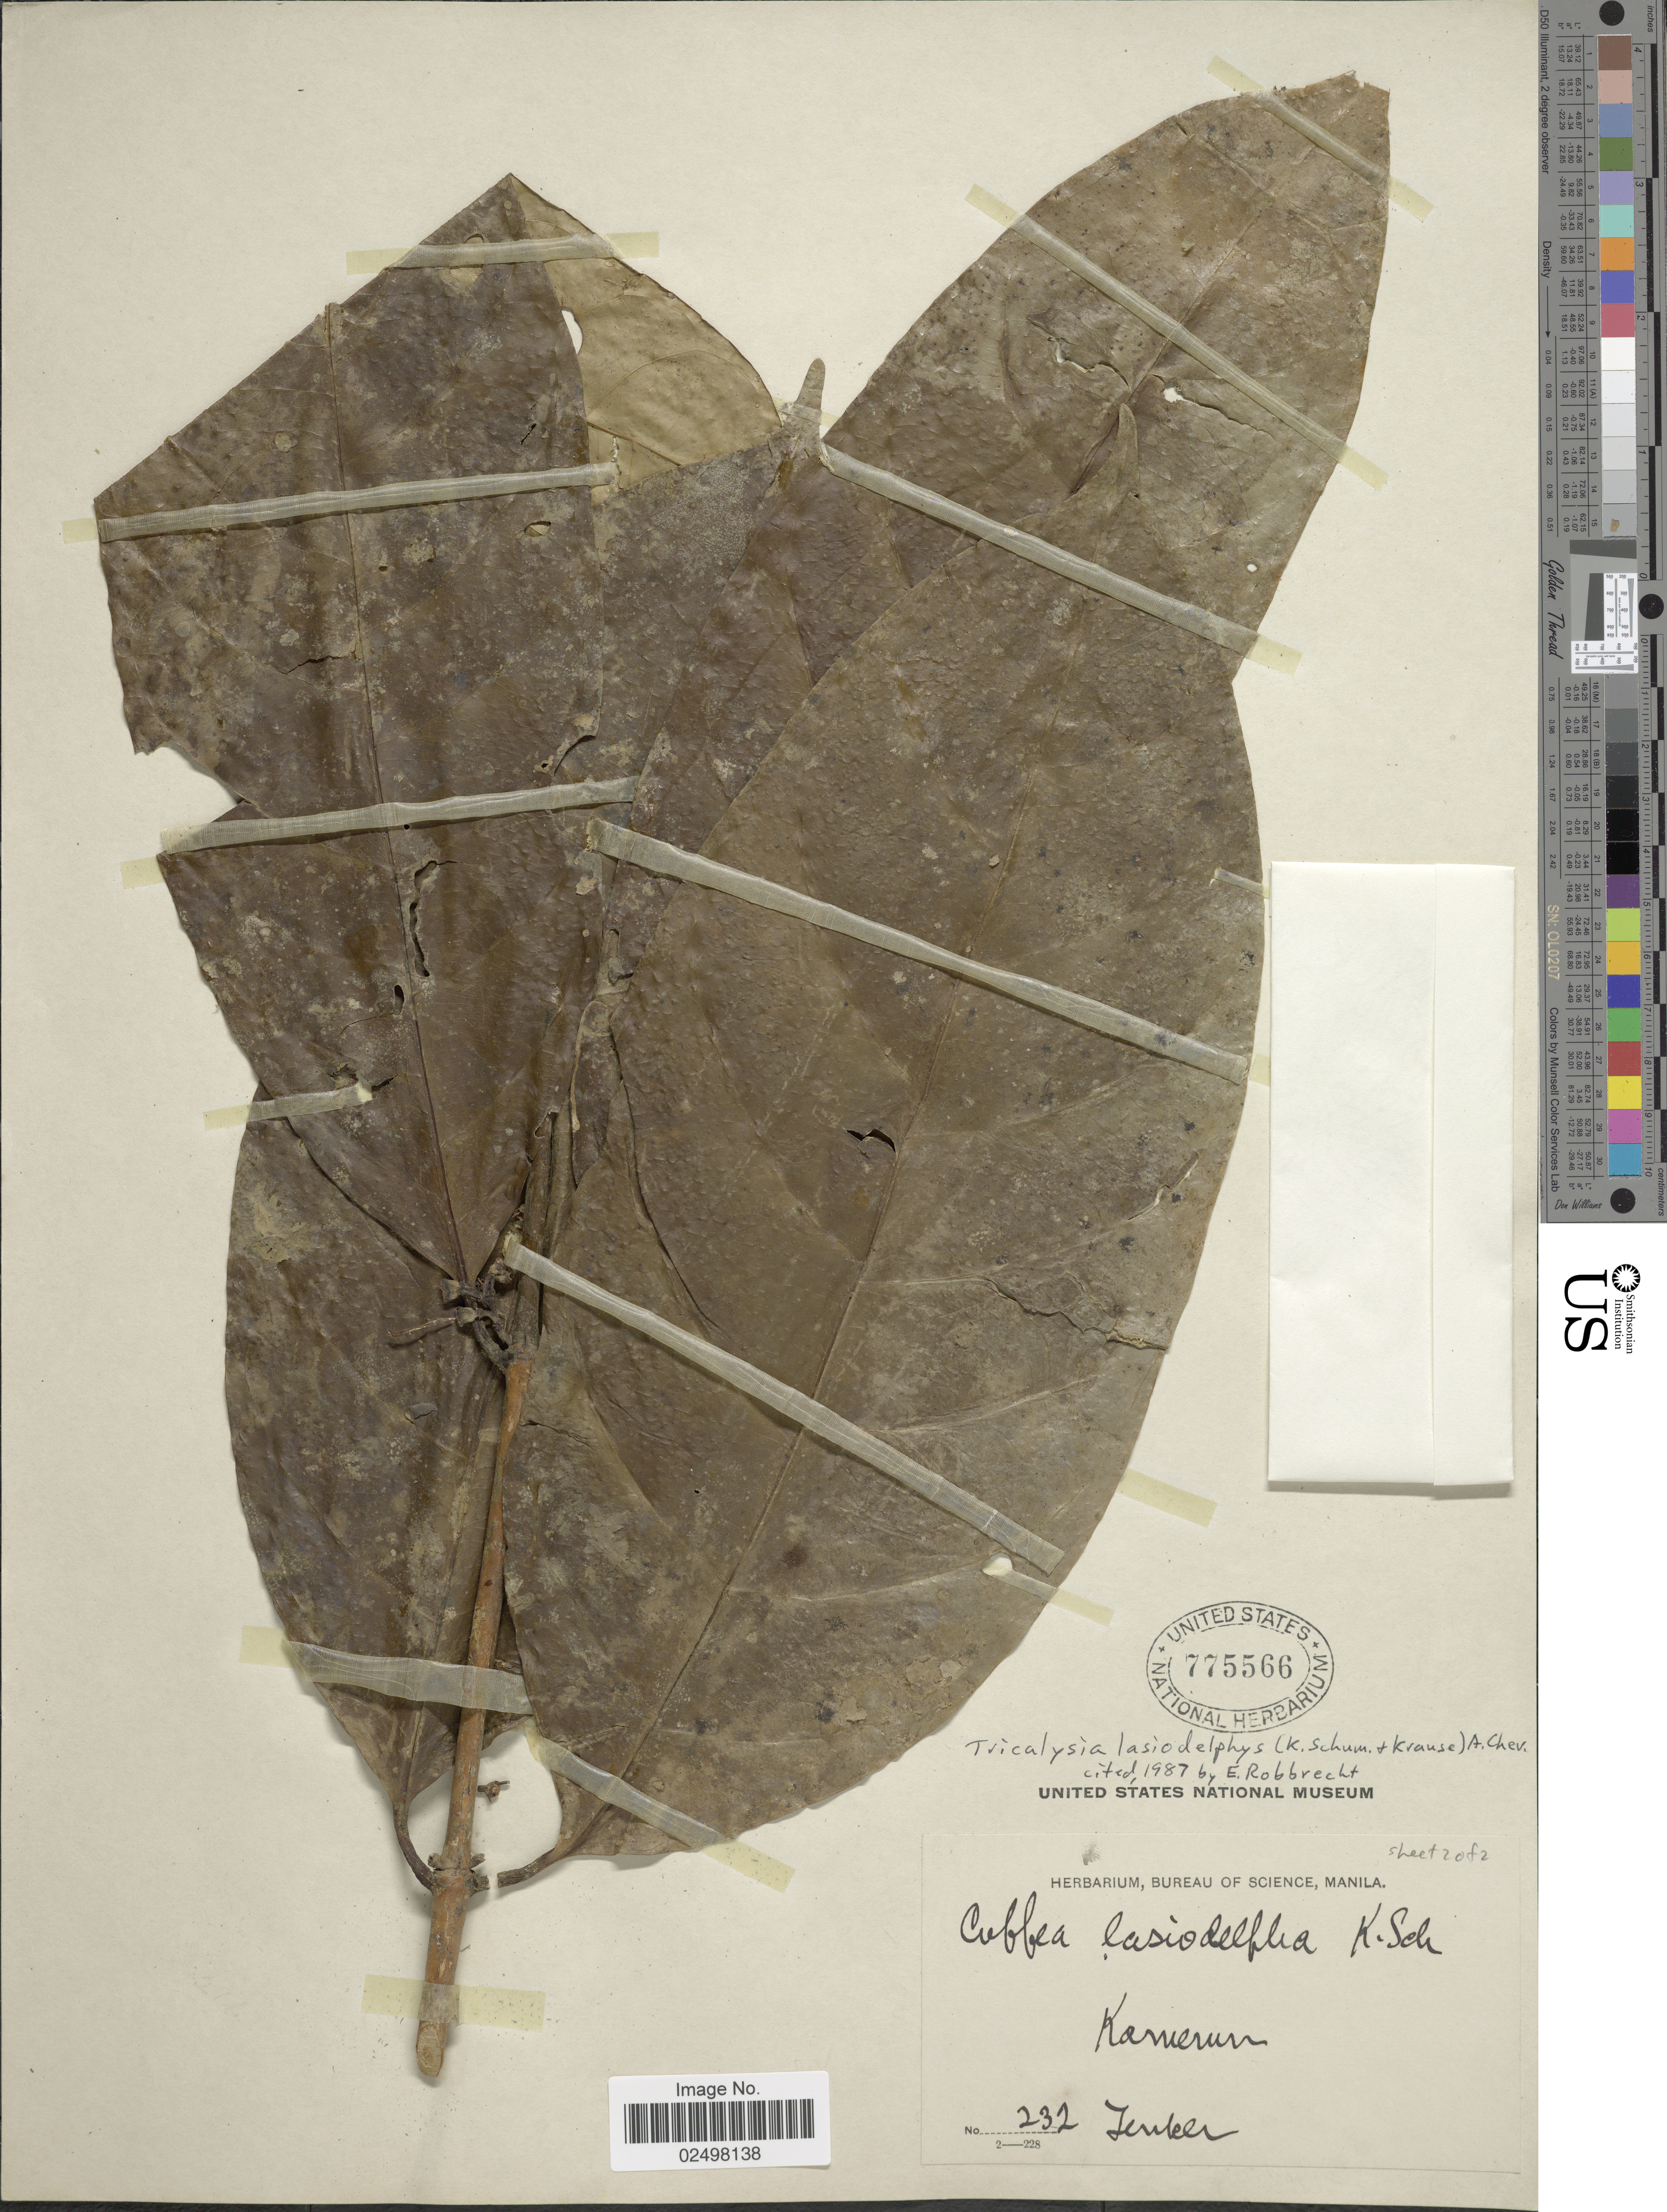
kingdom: Plantae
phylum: Tracheophyta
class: Magnoliopsida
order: Gentianales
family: Rubiaceae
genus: Tricalysia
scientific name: Tricalysia lasiodelphys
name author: (K. Schum. & K. Krause) A. Chev.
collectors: Zenker, --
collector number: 232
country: Cameroon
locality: Kamerun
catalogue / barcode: US 775566